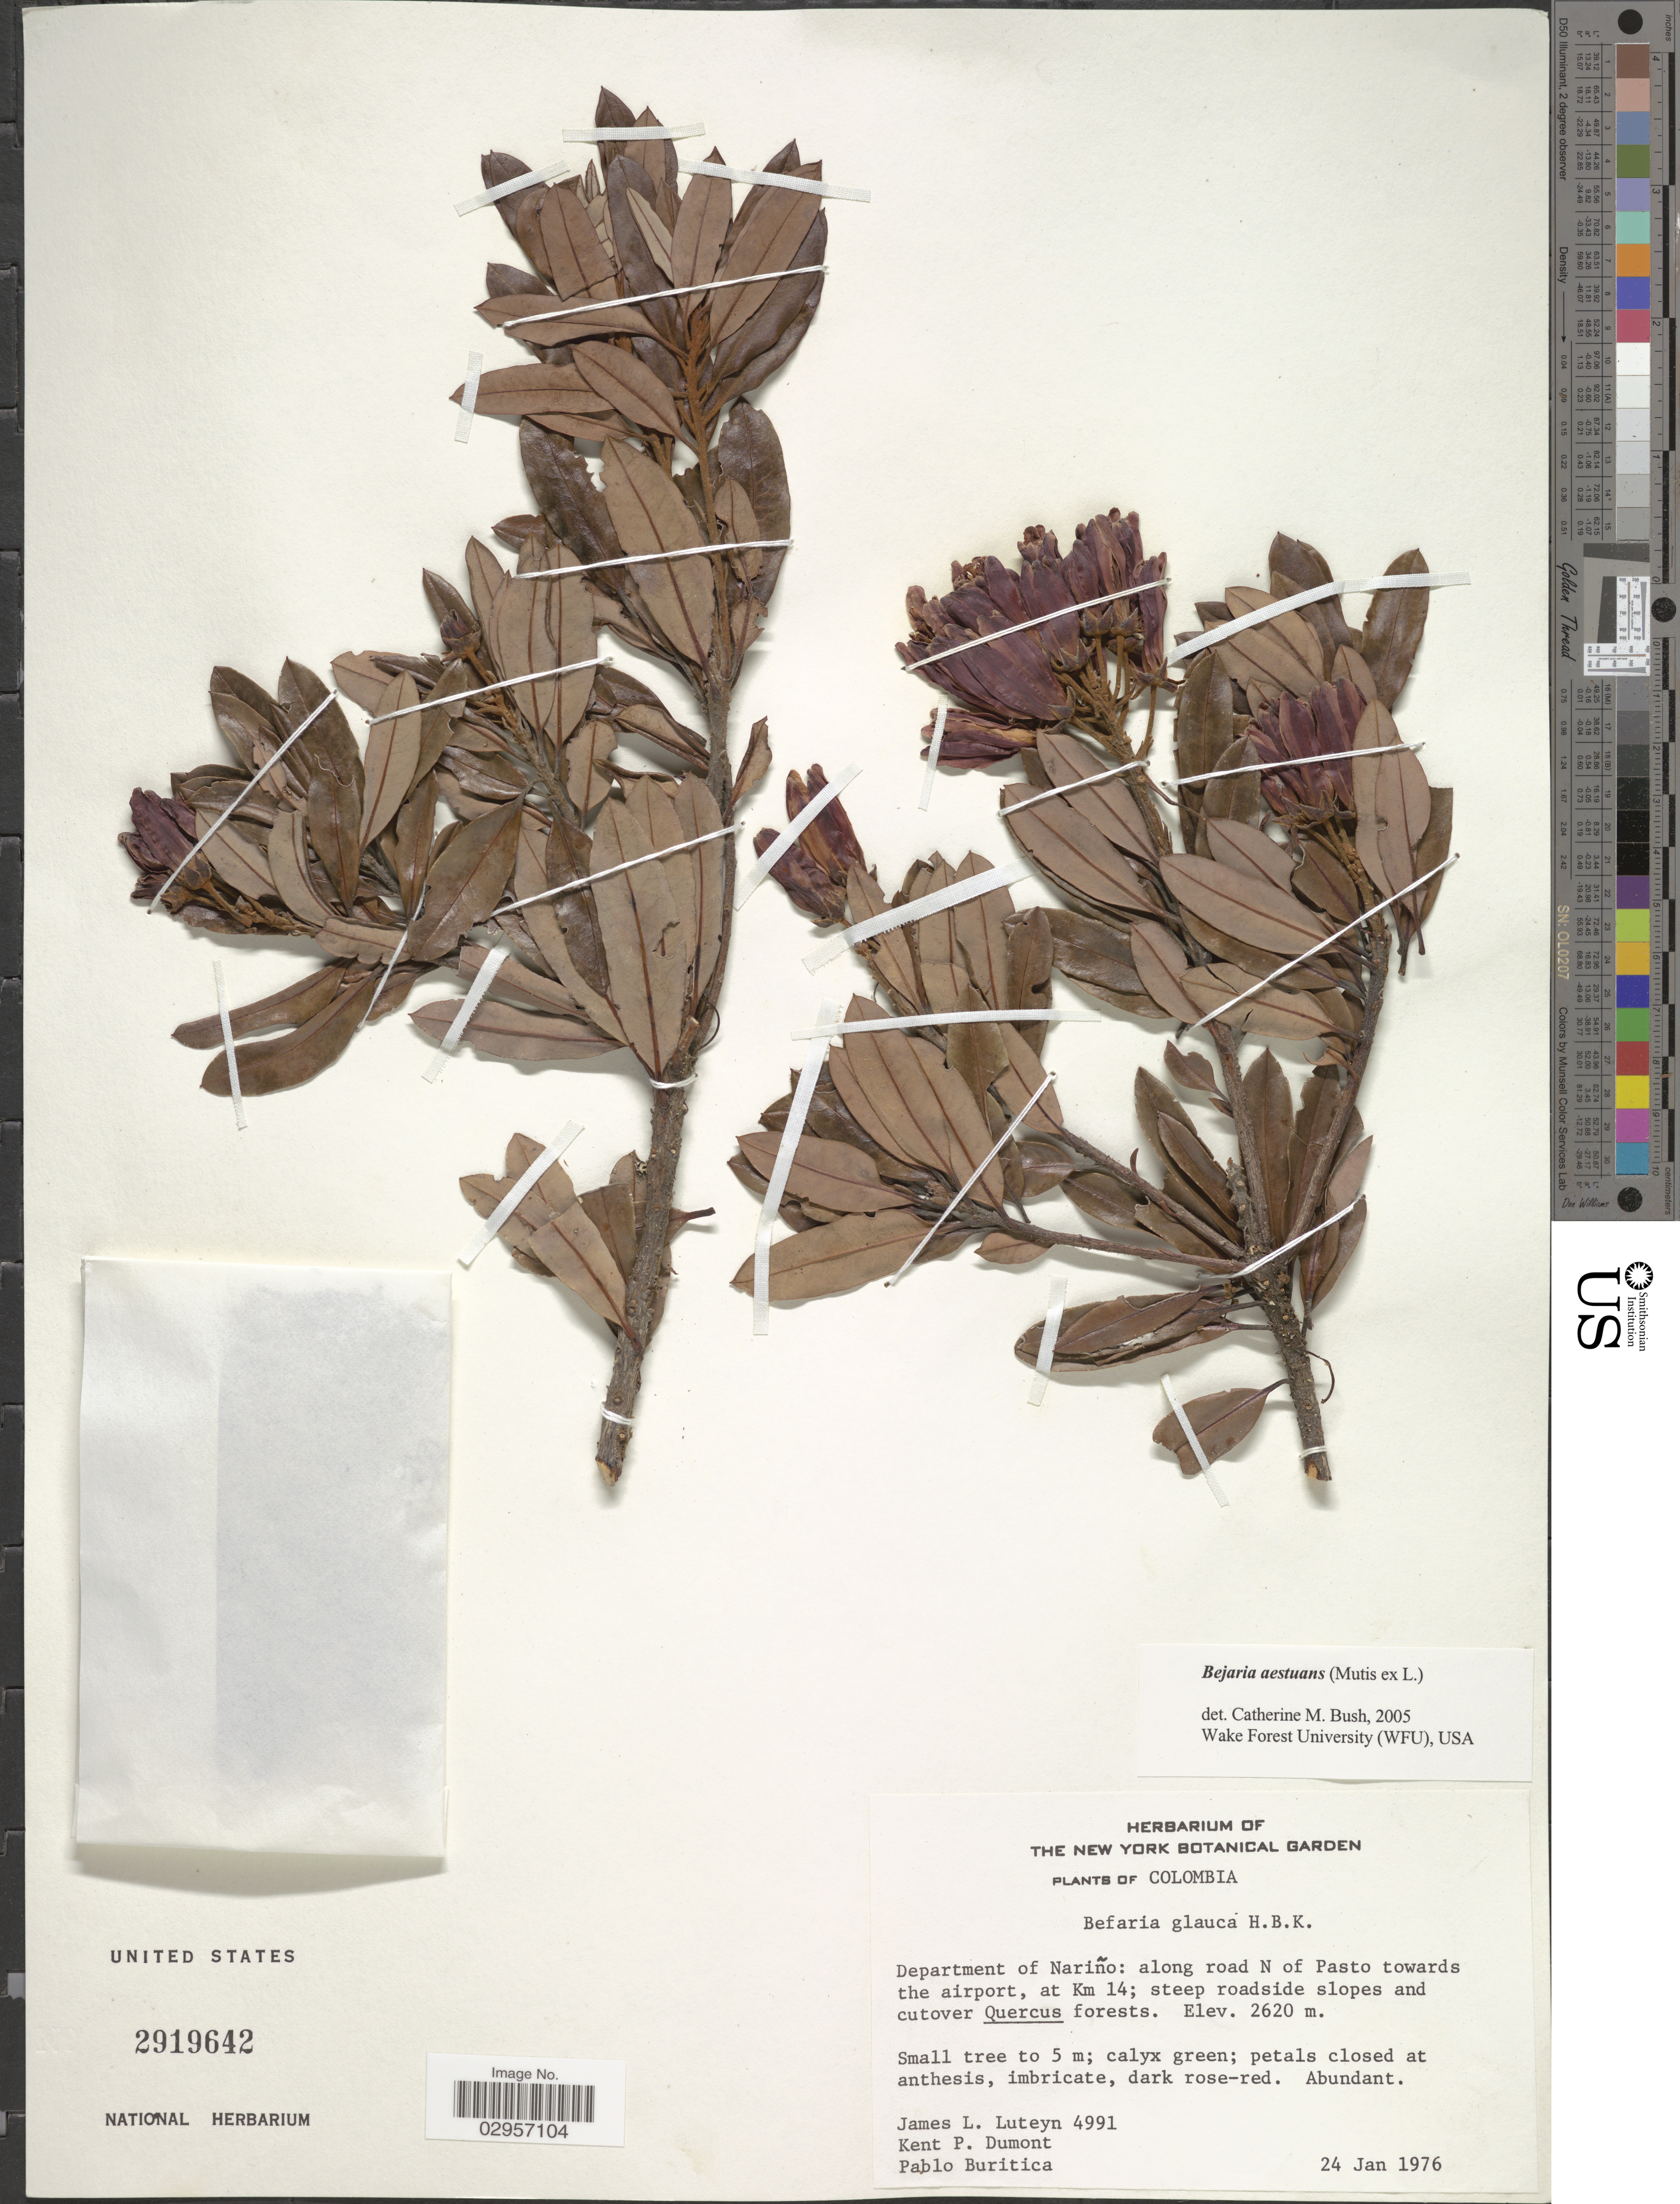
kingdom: Plantae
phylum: Tracheophyta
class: Magnoliopsida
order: Ericales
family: Ericaceae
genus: Befaria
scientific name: Befaria aestuans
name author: Mutis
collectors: J. L. Luteyn, K. P. Dumont & P. Buritica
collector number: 4991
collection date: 1976-01-24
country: Colombia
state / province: Nariño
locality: Department of Nariño: along road N of Pasto towards the airport, at Km 14.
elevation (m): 2620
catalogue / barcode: US 2919642